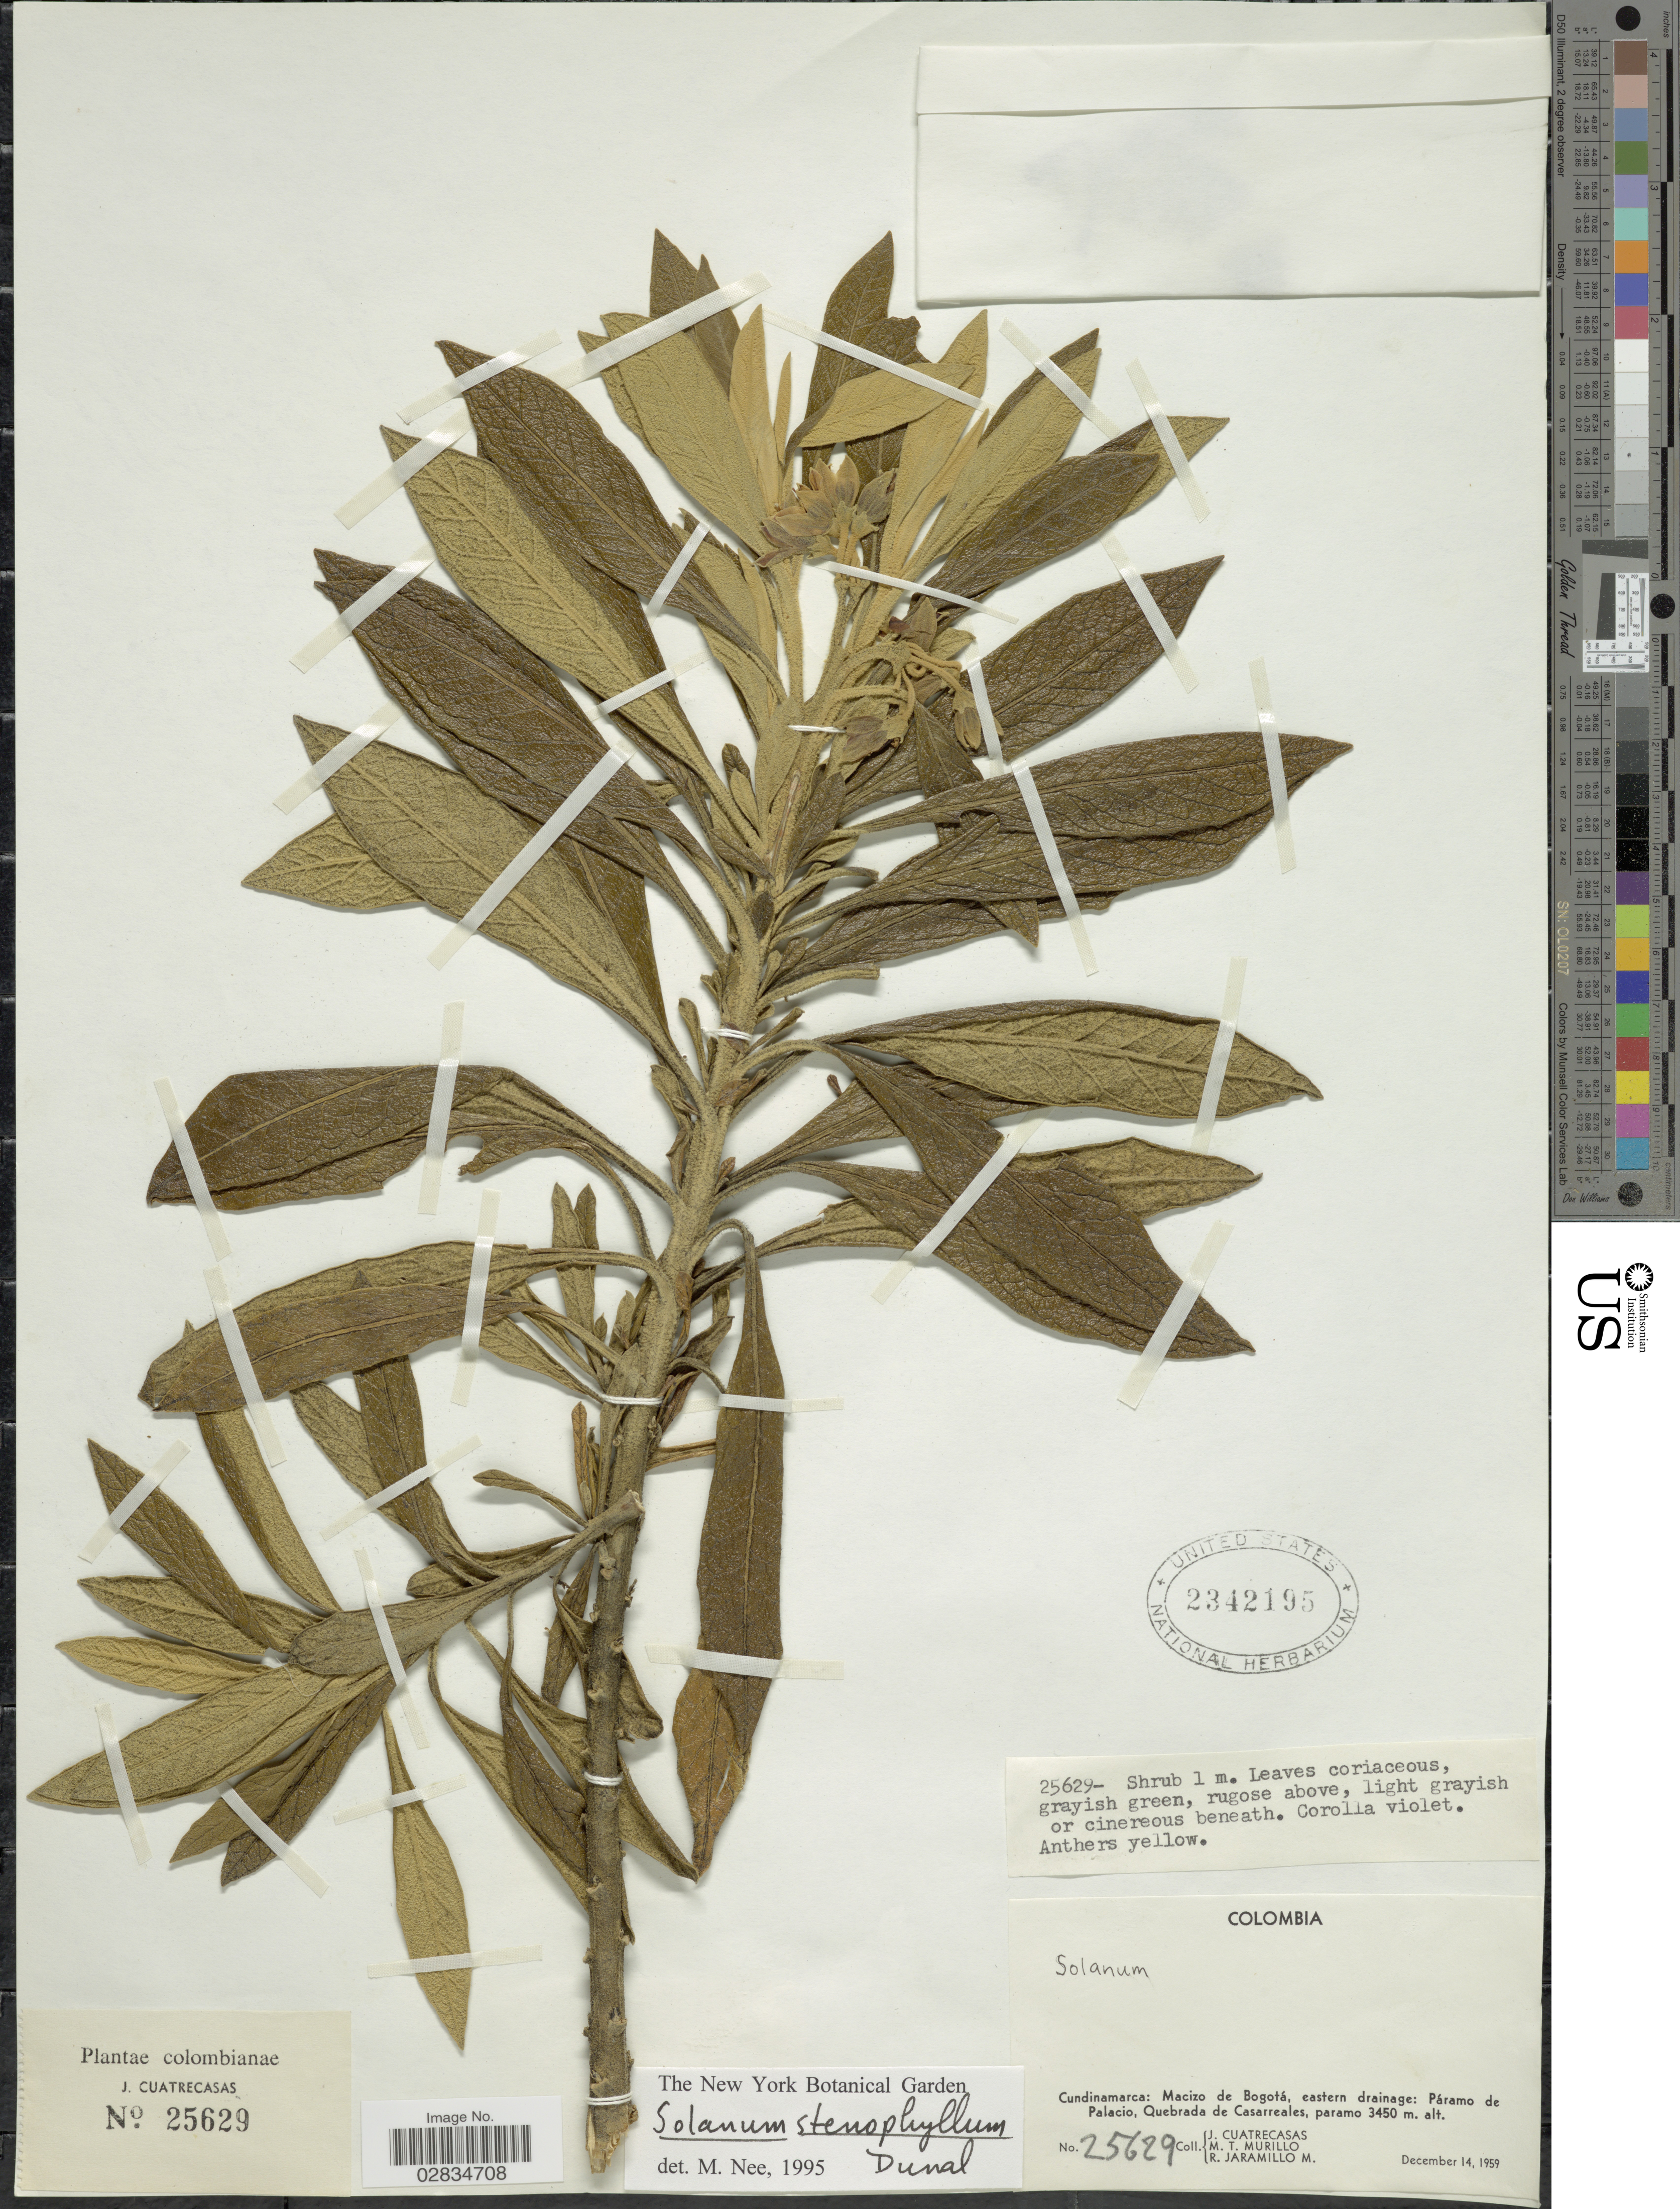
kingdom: Plantae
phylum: Tracheophyta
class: Magnoliopsida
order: Solanales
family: Solanaceae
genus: Solanum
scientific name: Solanum stenophyllum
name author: Dunal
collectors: J. Cuatrecasas, M. Murillo & R. Jaramillo M.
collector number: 25629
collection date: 1959-12-14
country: Colombia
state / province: Cundinamarca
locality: Macizo de Bogotá, eastern drainage: Páramo de Palacio, QUebrada de Casarreales, paramo.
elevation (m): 3450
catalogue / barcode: US 2342195